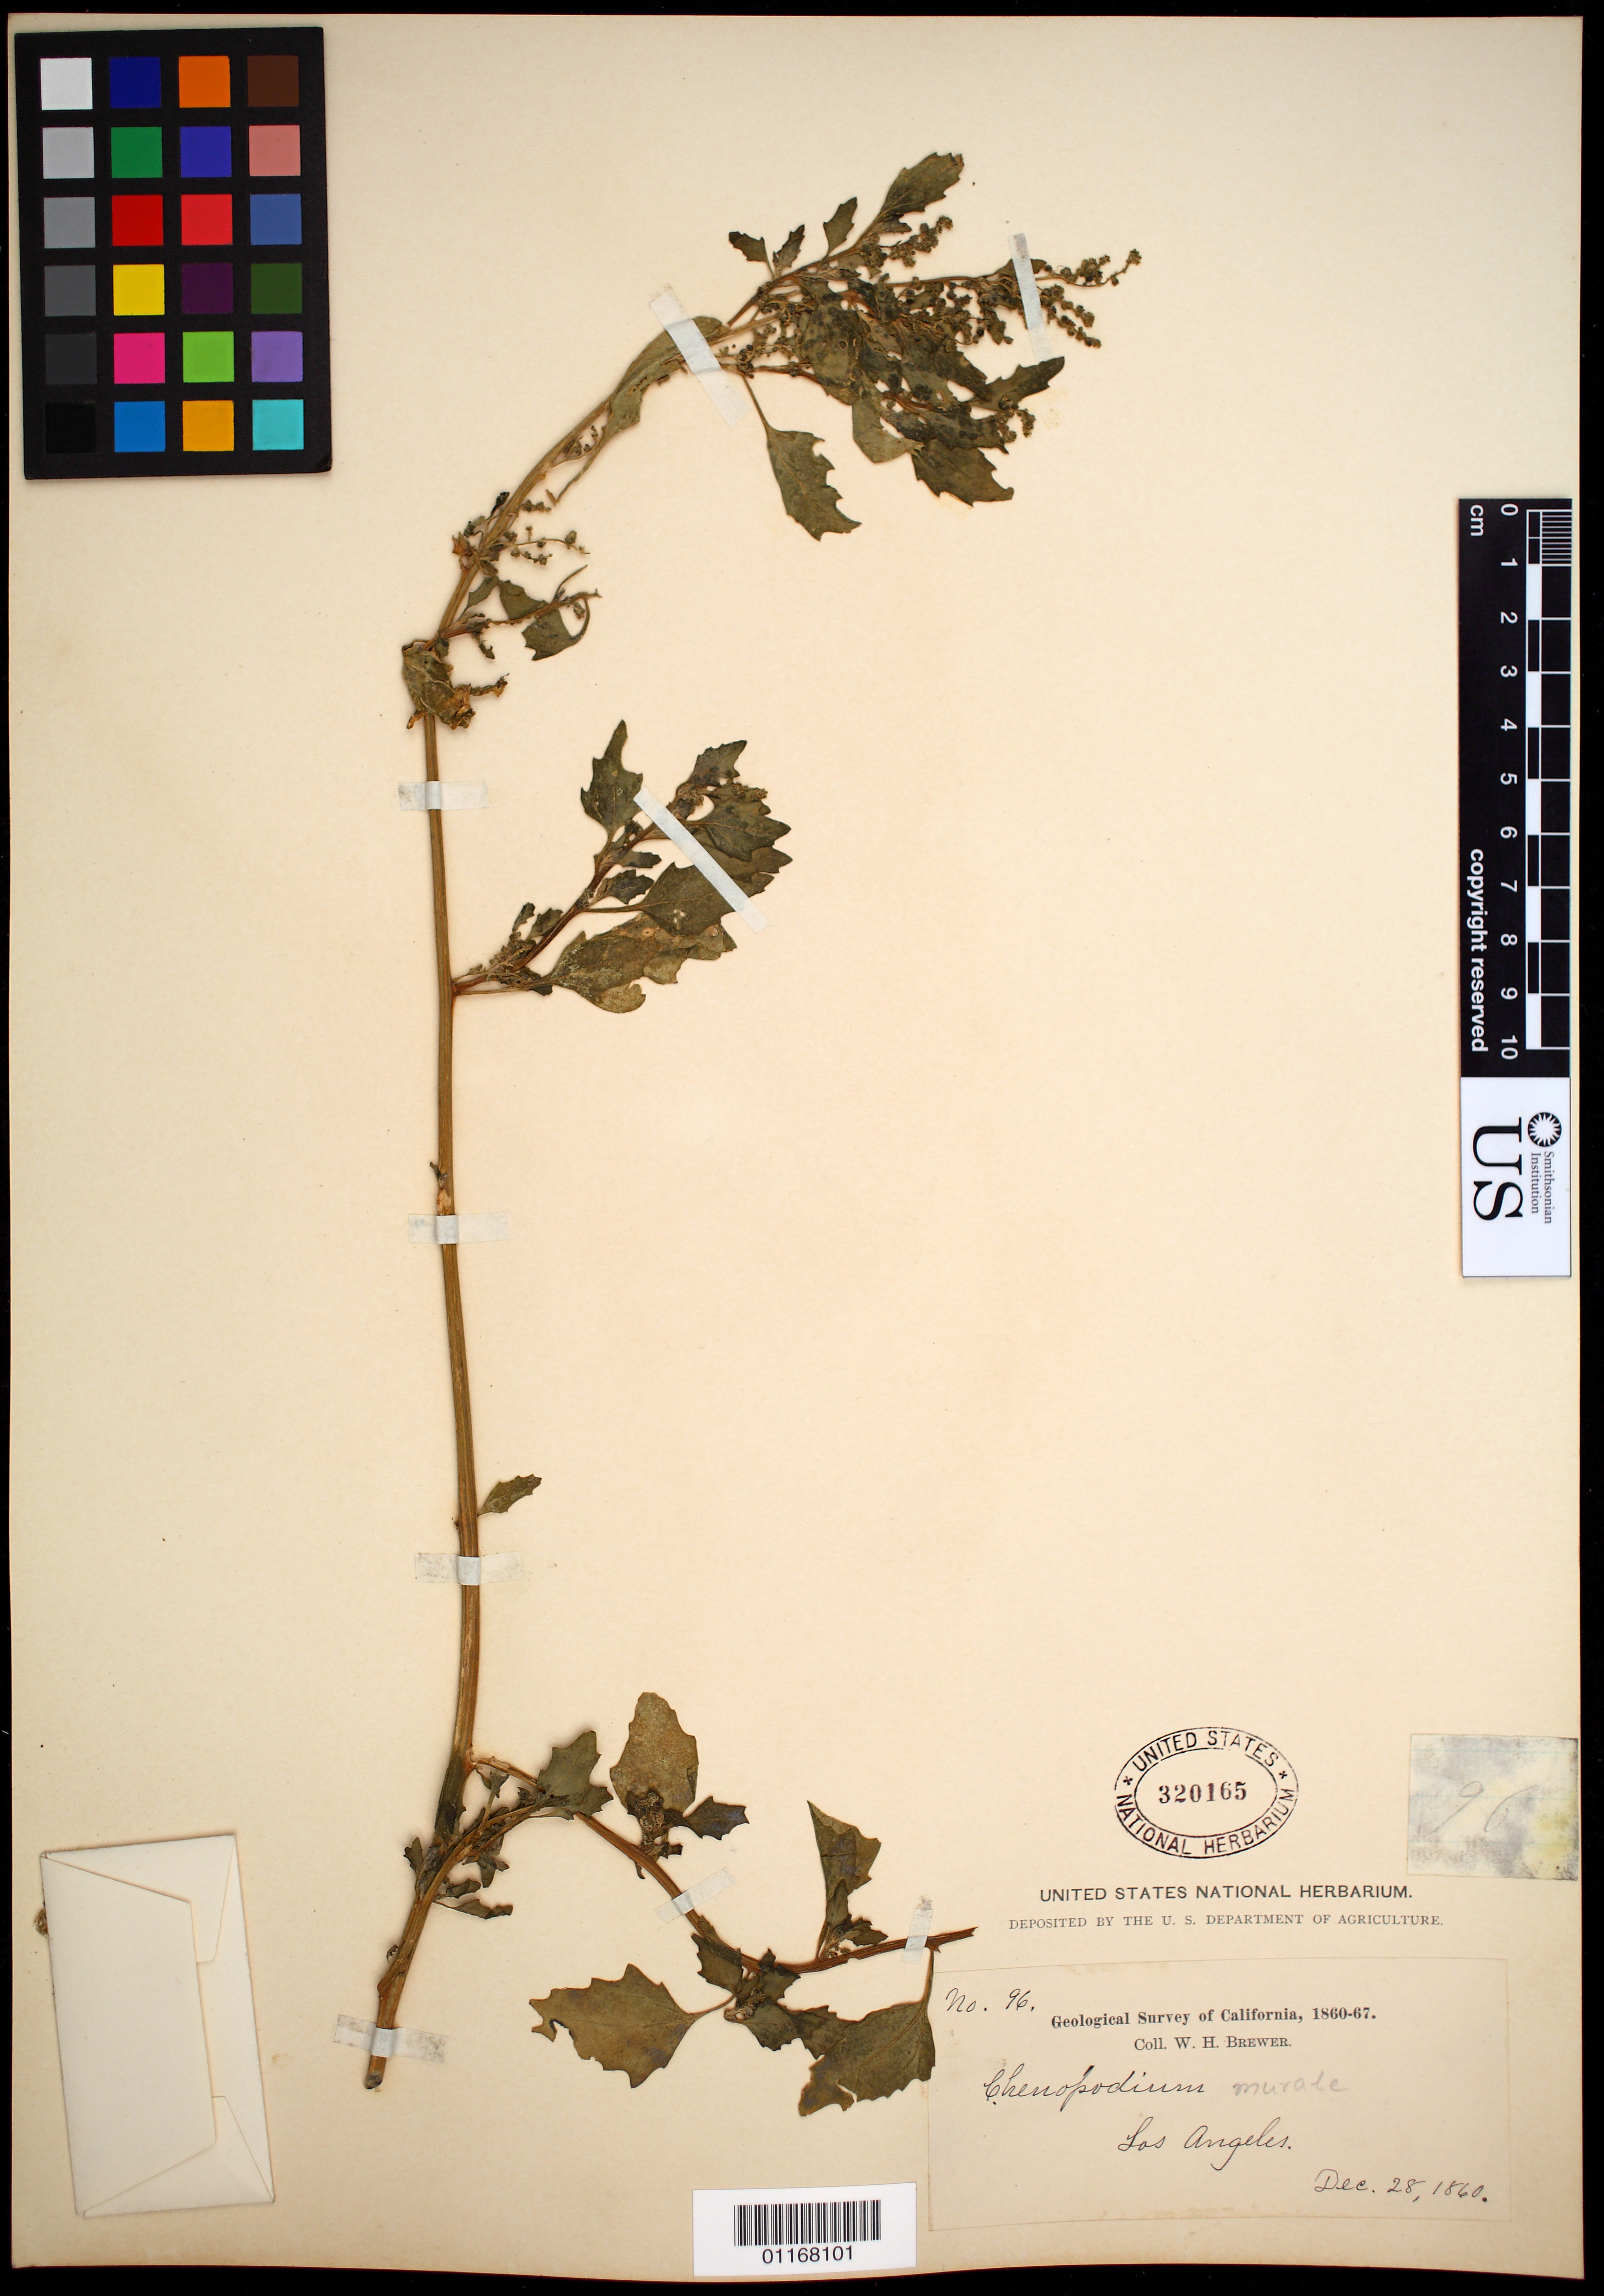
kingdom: Plantae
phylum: Tracheophyta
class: Magnoliopsida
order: Caryophyllales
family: Amaranthaceae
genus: Chenopodium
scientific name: Chenopodium murale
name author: L.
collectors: W. H. Brewer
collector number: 96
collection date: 1860-12-28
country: United States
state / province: California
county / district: Los Angeles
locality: Los Angeles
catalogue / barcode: US 320165